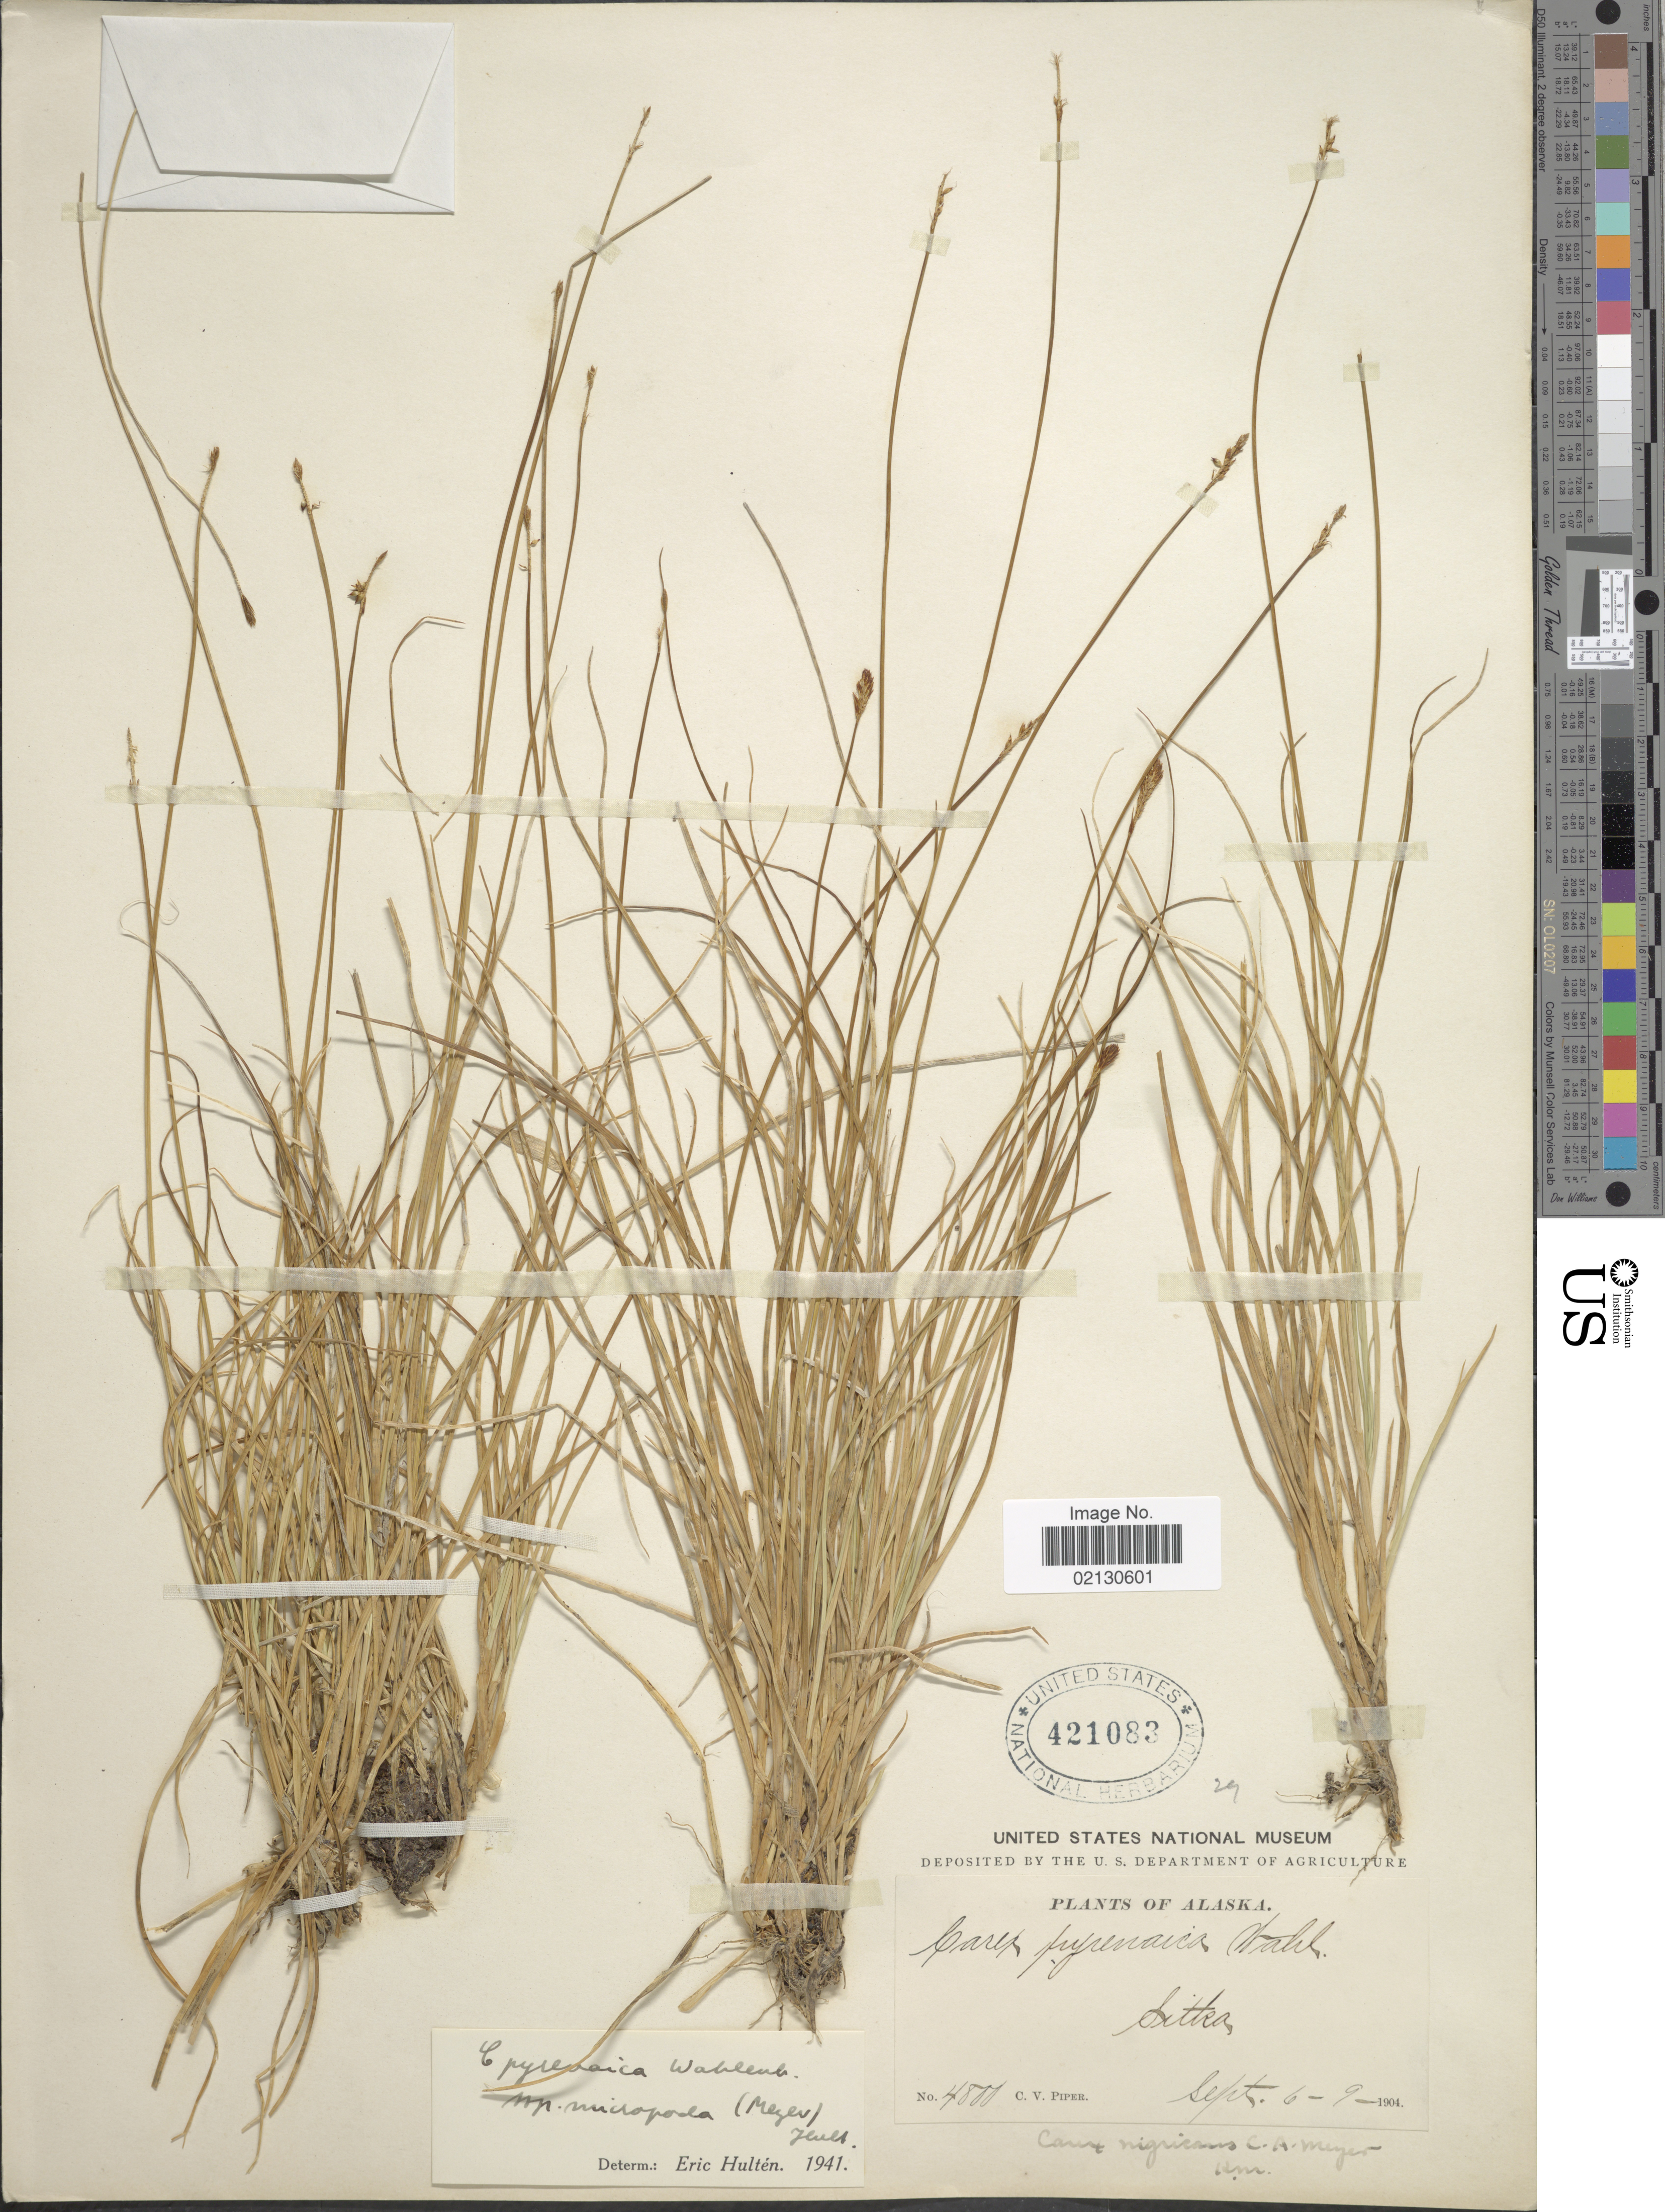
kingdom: Plantae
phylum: Tracheophyta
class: Liliopsida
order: Poales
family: Cyperaceae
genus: Carex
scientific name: Carex micropoda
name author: C.A. Mey.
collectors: C. V. Piper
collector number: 4800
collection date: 1904-09-06/1904-09-09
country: United States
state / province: Alaska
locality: Sitka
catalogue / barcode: US 421083